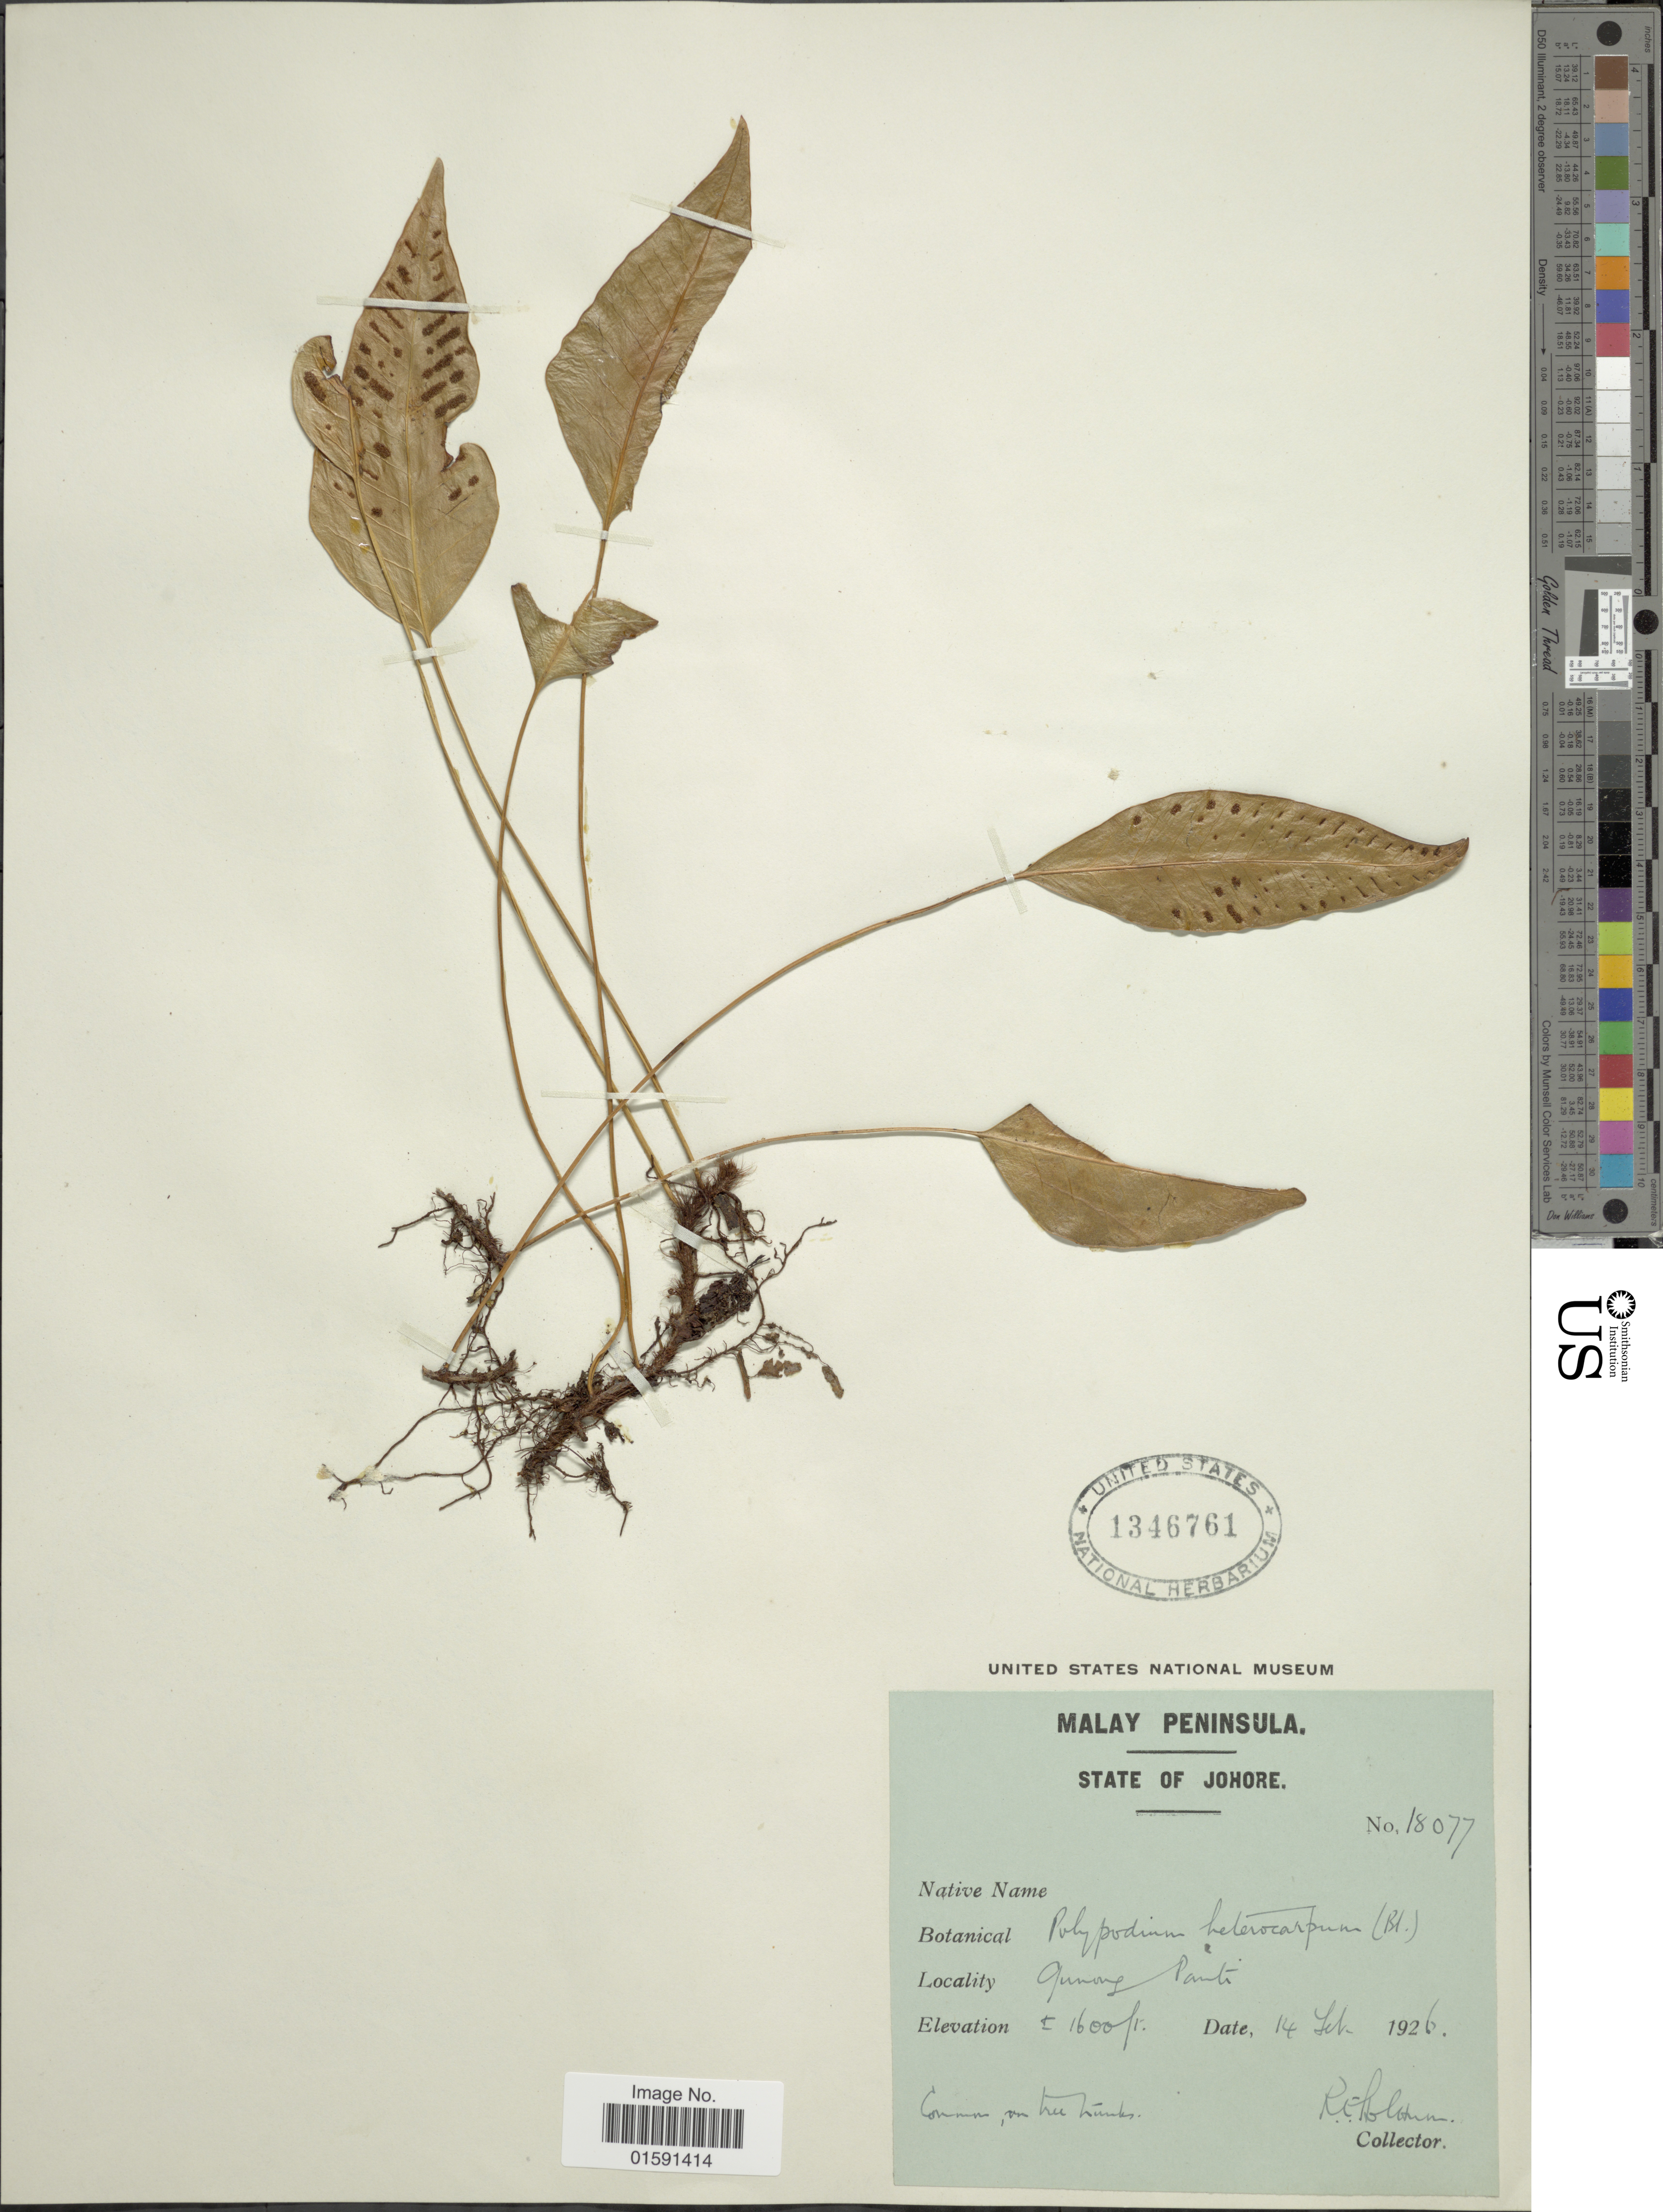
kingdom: Plantae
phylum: Tracheophyta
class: Polypodiopsida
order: Polypodiales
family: Polypodiaceae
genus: Selliguea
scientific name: Selliguea metteniana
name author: (Ces.) Ching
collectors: R. E. Holttum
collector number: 18077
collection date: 1926-02-14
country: Malaysia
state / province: Johor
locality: State of Johore. Malay Peninsula. Gunong Pants [interpreted]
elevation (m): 488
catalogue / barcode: US 1346761